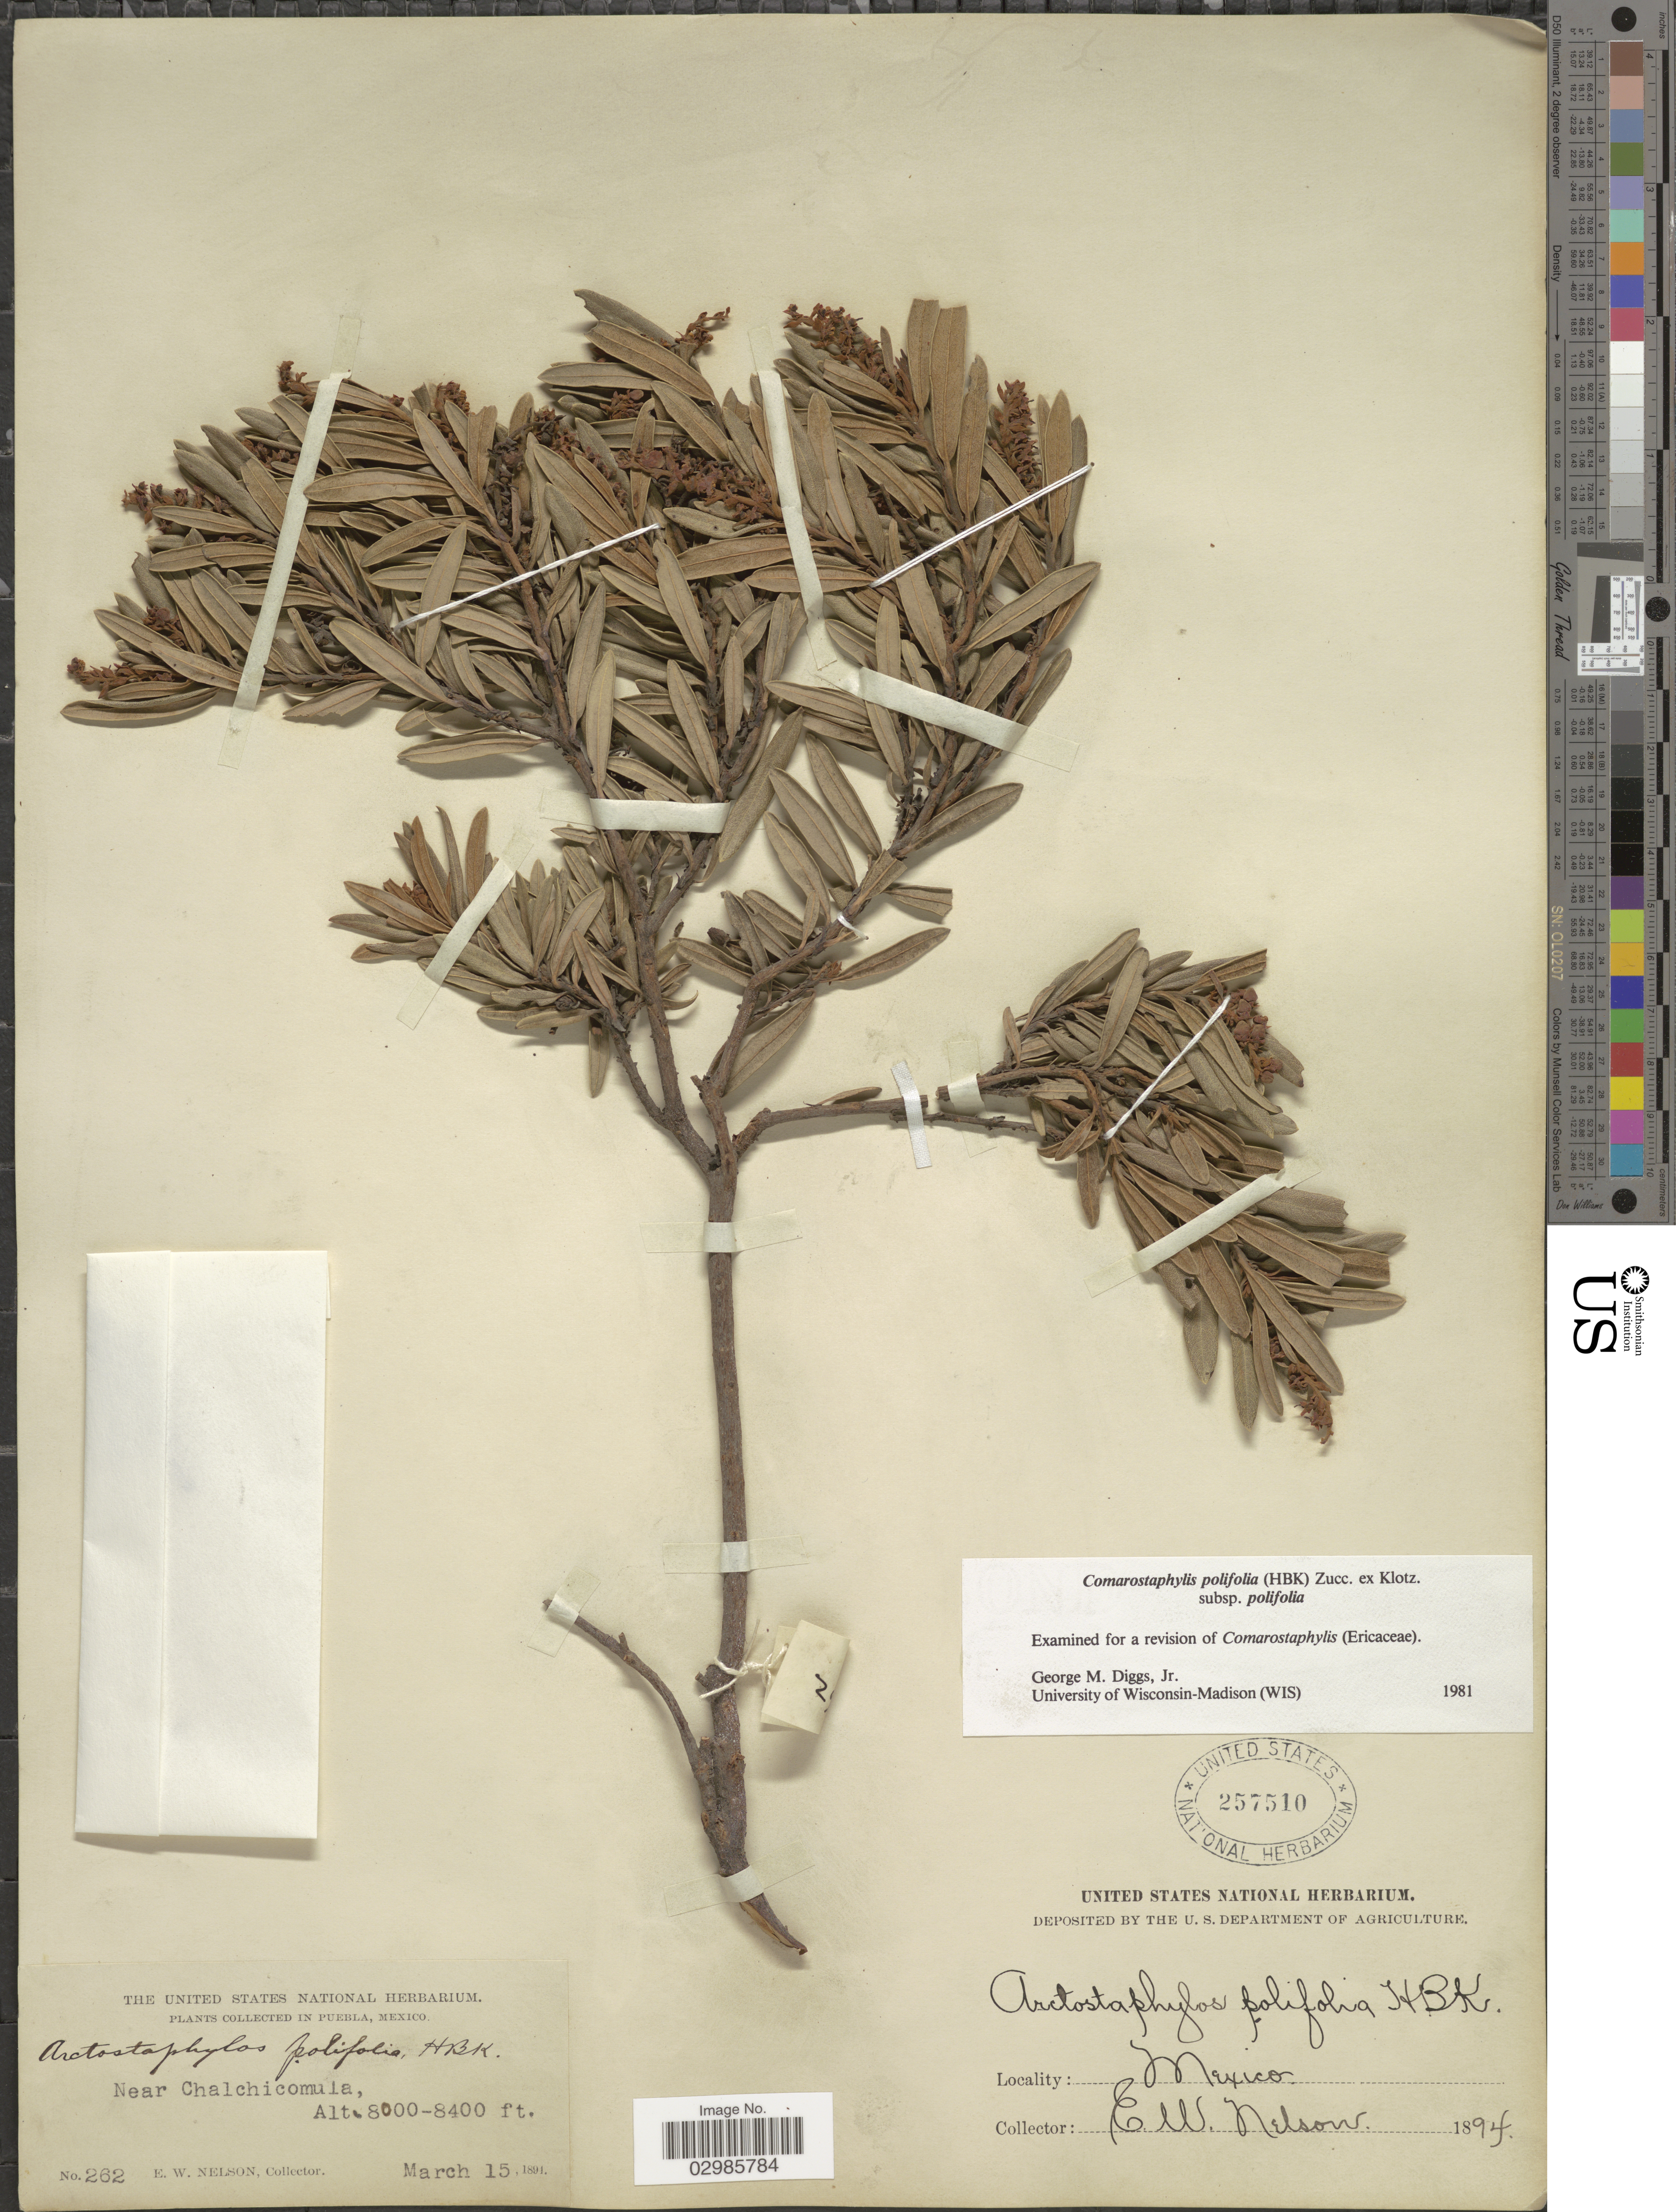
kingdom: Plantae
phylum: Tracheophyta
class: Magnoliopsida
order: Ericales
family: Ericaceae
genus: Comarostaphylis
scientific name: Comarostaphylis polifolia subsp. polifolia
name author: (Kunth) Zucc. ex Klotzsch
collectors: E. W. Nelson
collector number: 262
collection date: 1891-03-15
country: Mexico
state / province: Puebla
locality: Near Chalchicomula.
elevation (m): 2438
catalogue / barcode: US 257510